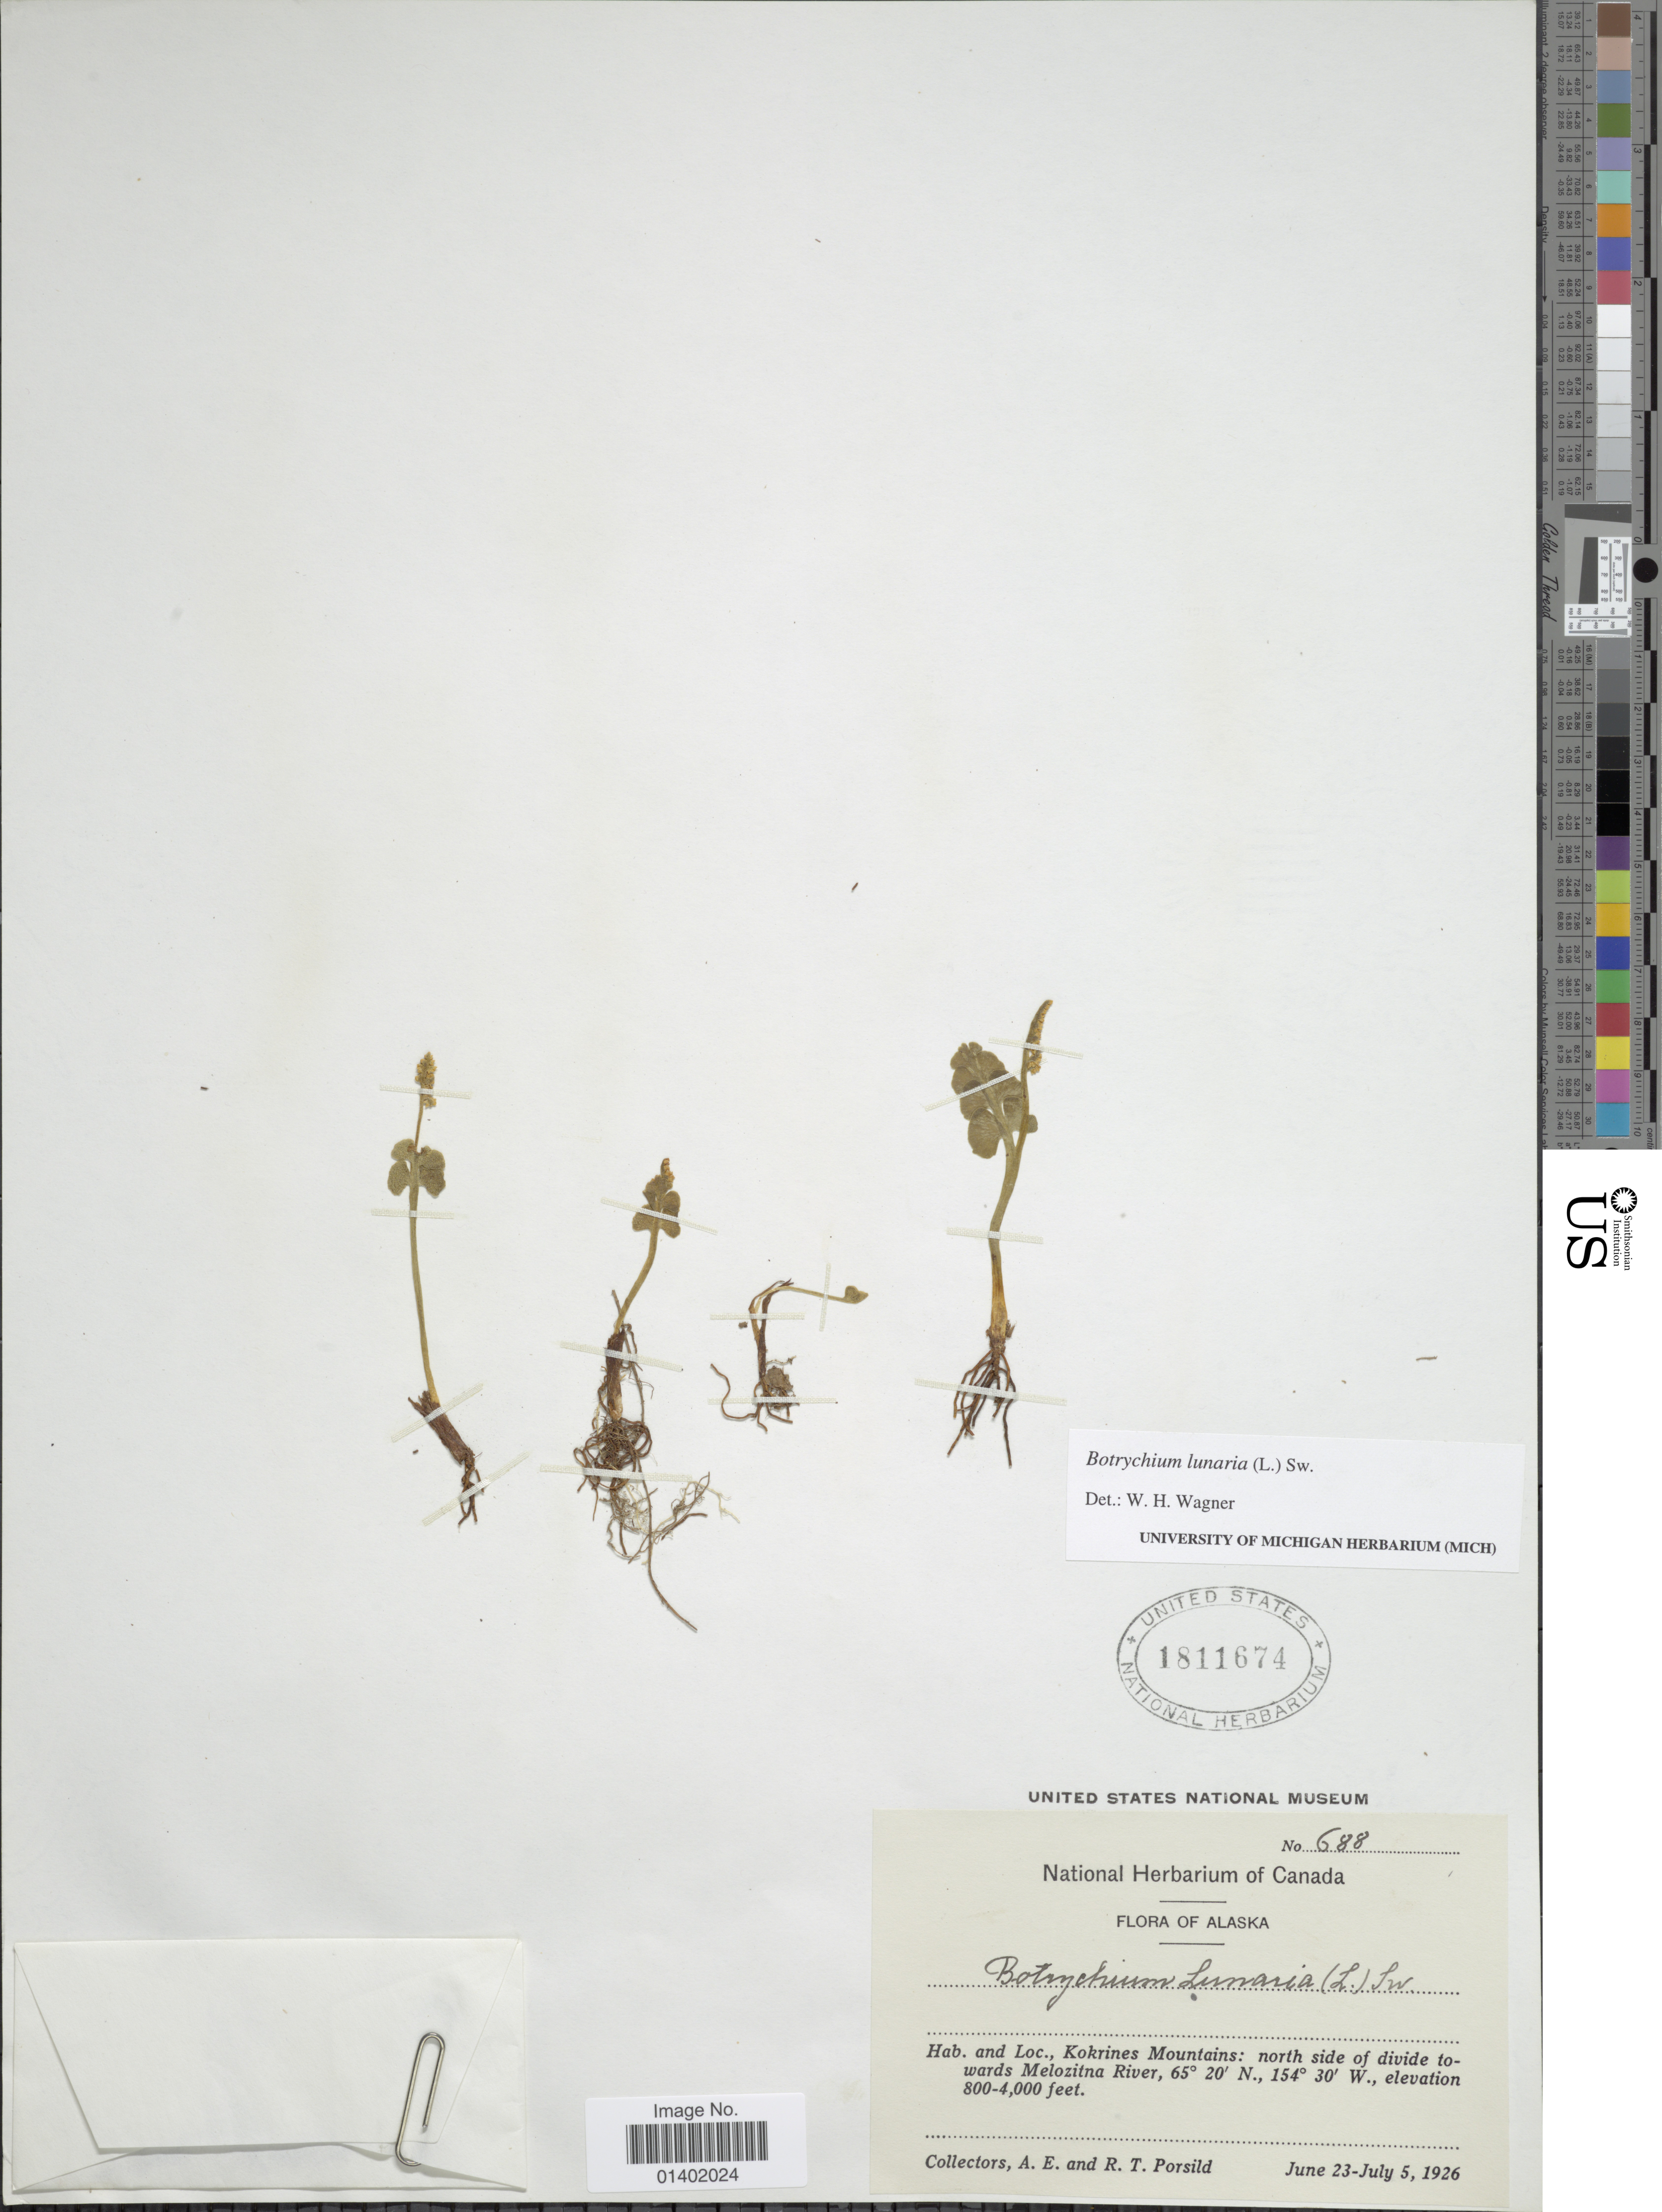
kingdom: Plantae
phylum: Tracheophyta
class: Polypodiopsida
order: Ophioglossales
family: Ophioglossaceae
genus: Botrychium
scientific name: Botrychium lunaria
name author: (L.) Sw.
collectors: A. E. Porsild & R. T. Porsild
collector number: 688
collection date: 1926-06-23/1926-07-05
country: United States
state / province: Alaska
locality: Kokrines Mountains: north side of divide towards Melozitna River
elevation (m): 244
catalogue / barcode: US 1811674